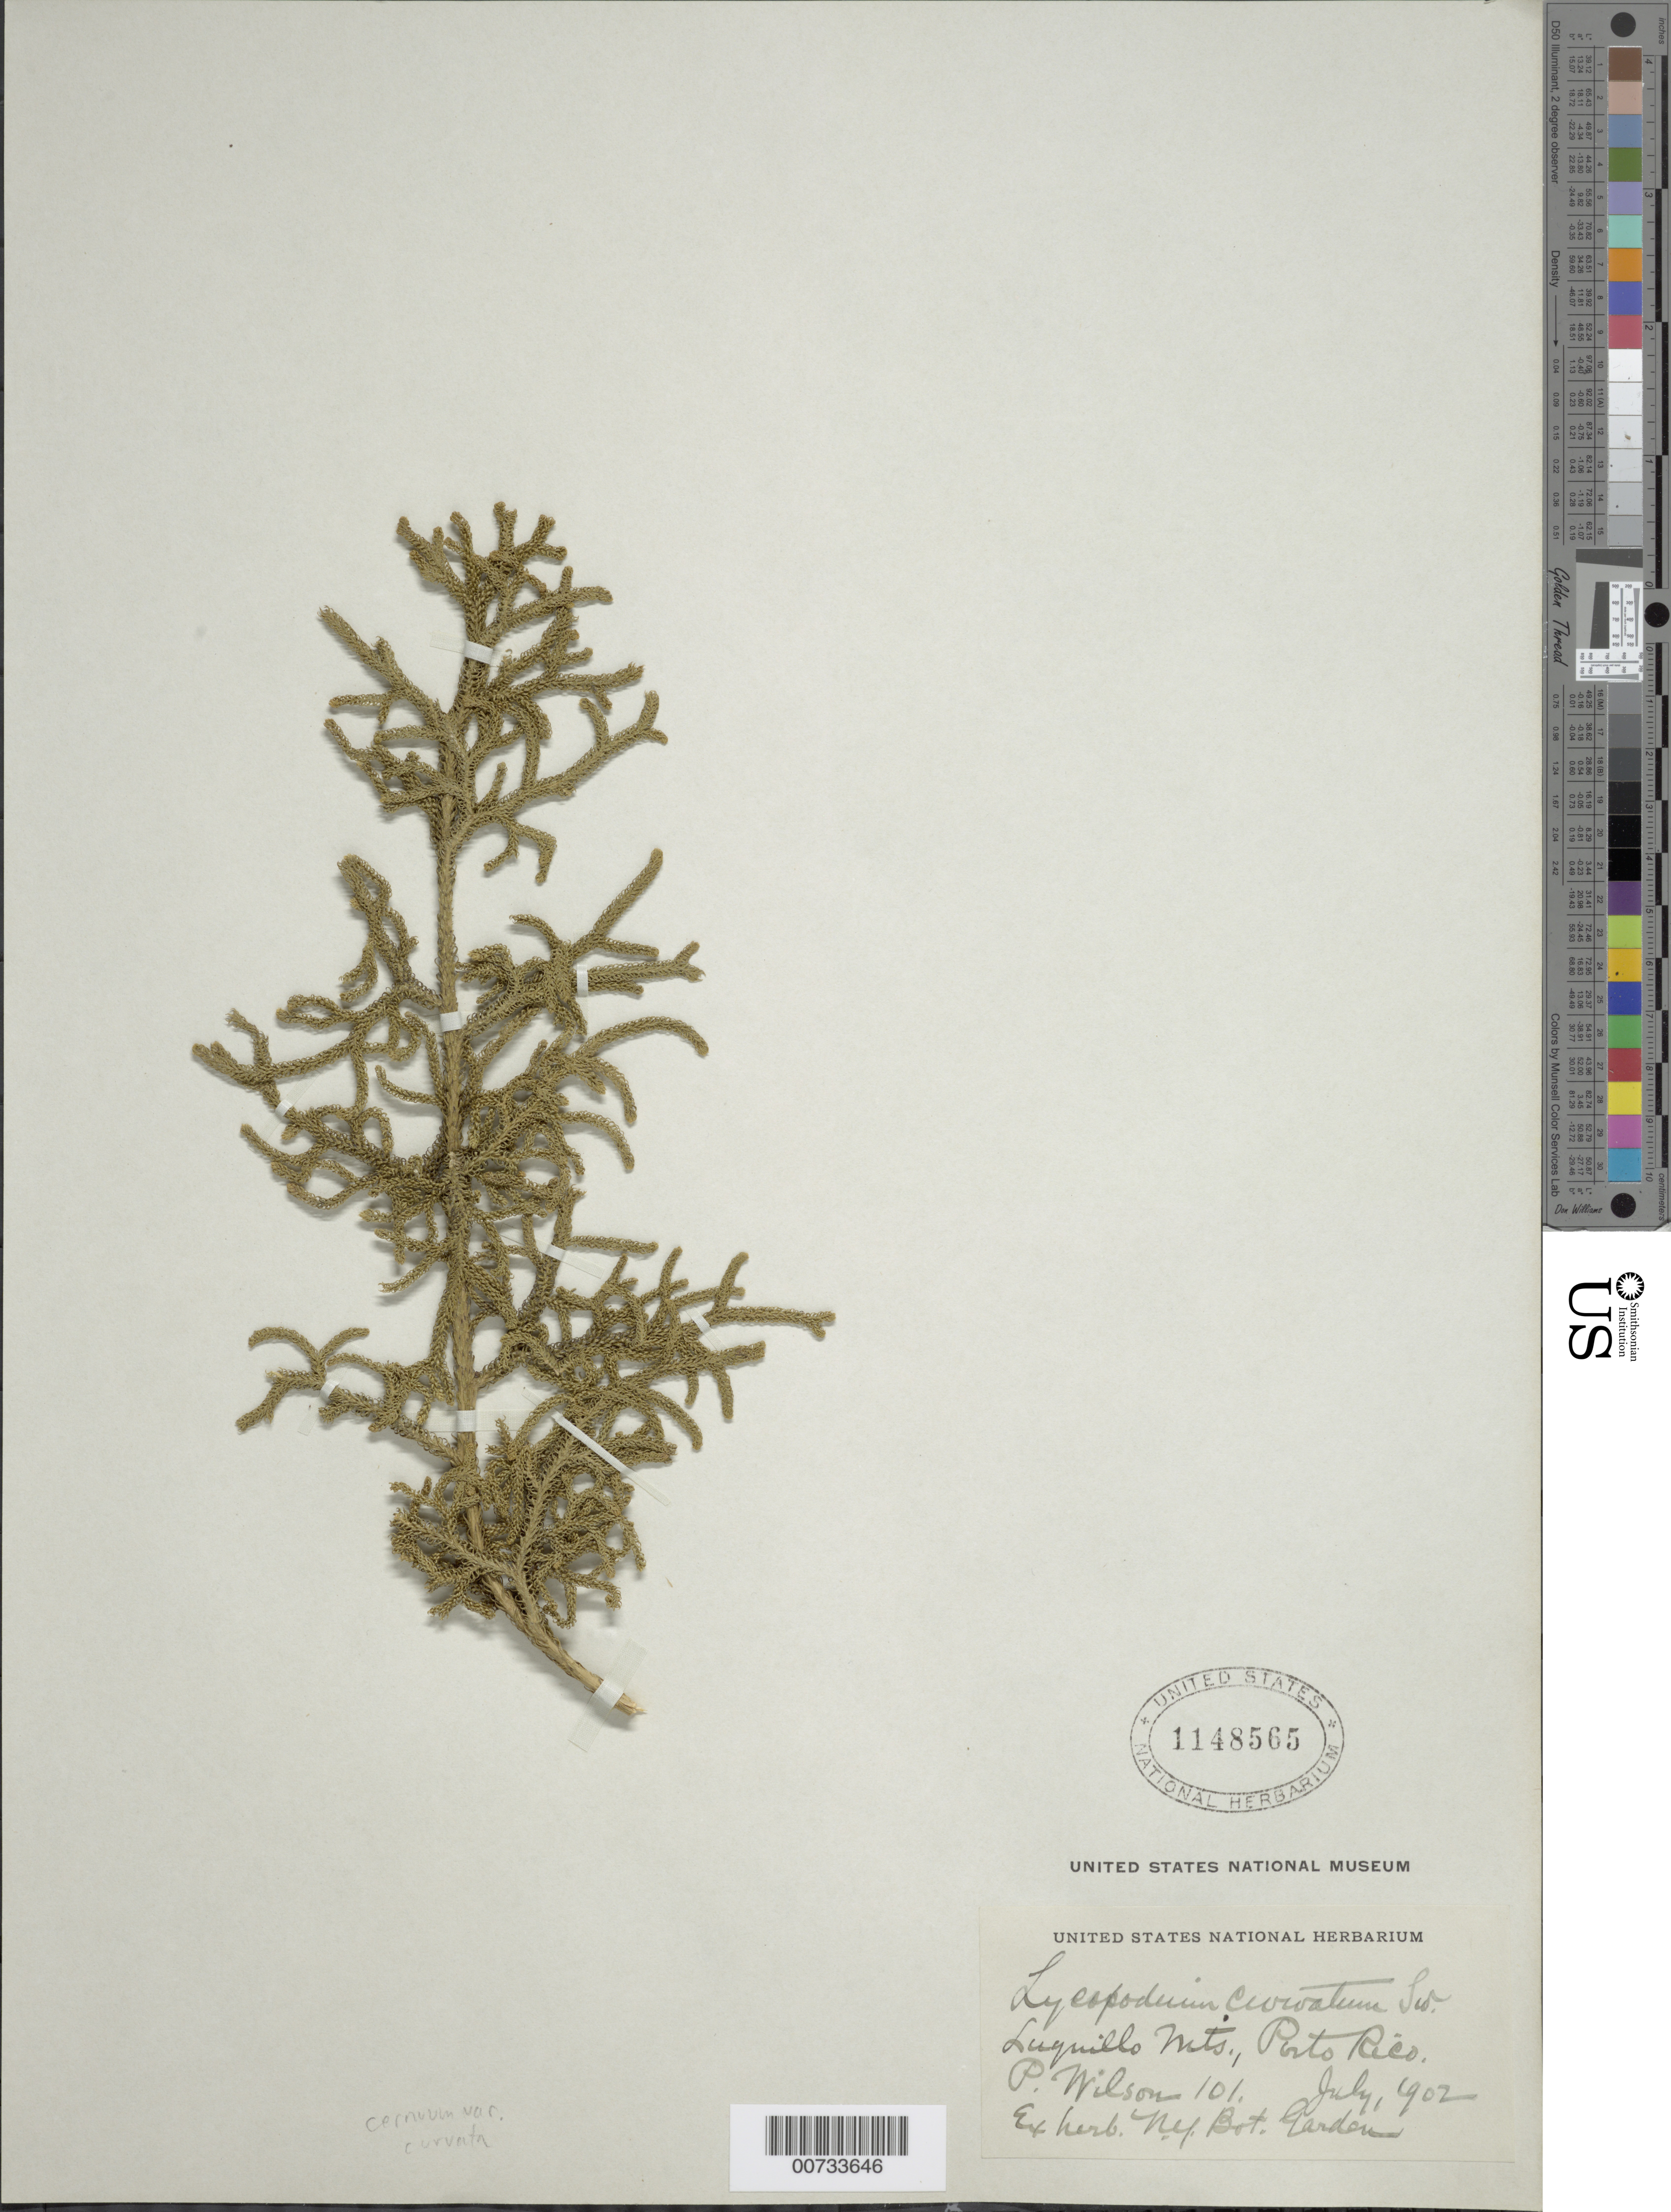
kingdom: Plantae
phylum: Tracheophyta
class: Lycopodiopsida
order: Lycopodiales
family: Lycopodiaceae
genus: Palhinhaea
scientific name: Palhinhaea curvata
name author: (Sw.) Holub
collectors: P. Wilson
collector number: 101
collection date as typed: Jul 1902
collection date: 1902-07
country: Puerto Rico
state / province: Luquillo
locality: Luquillo Mts.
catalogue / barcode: US 1148565